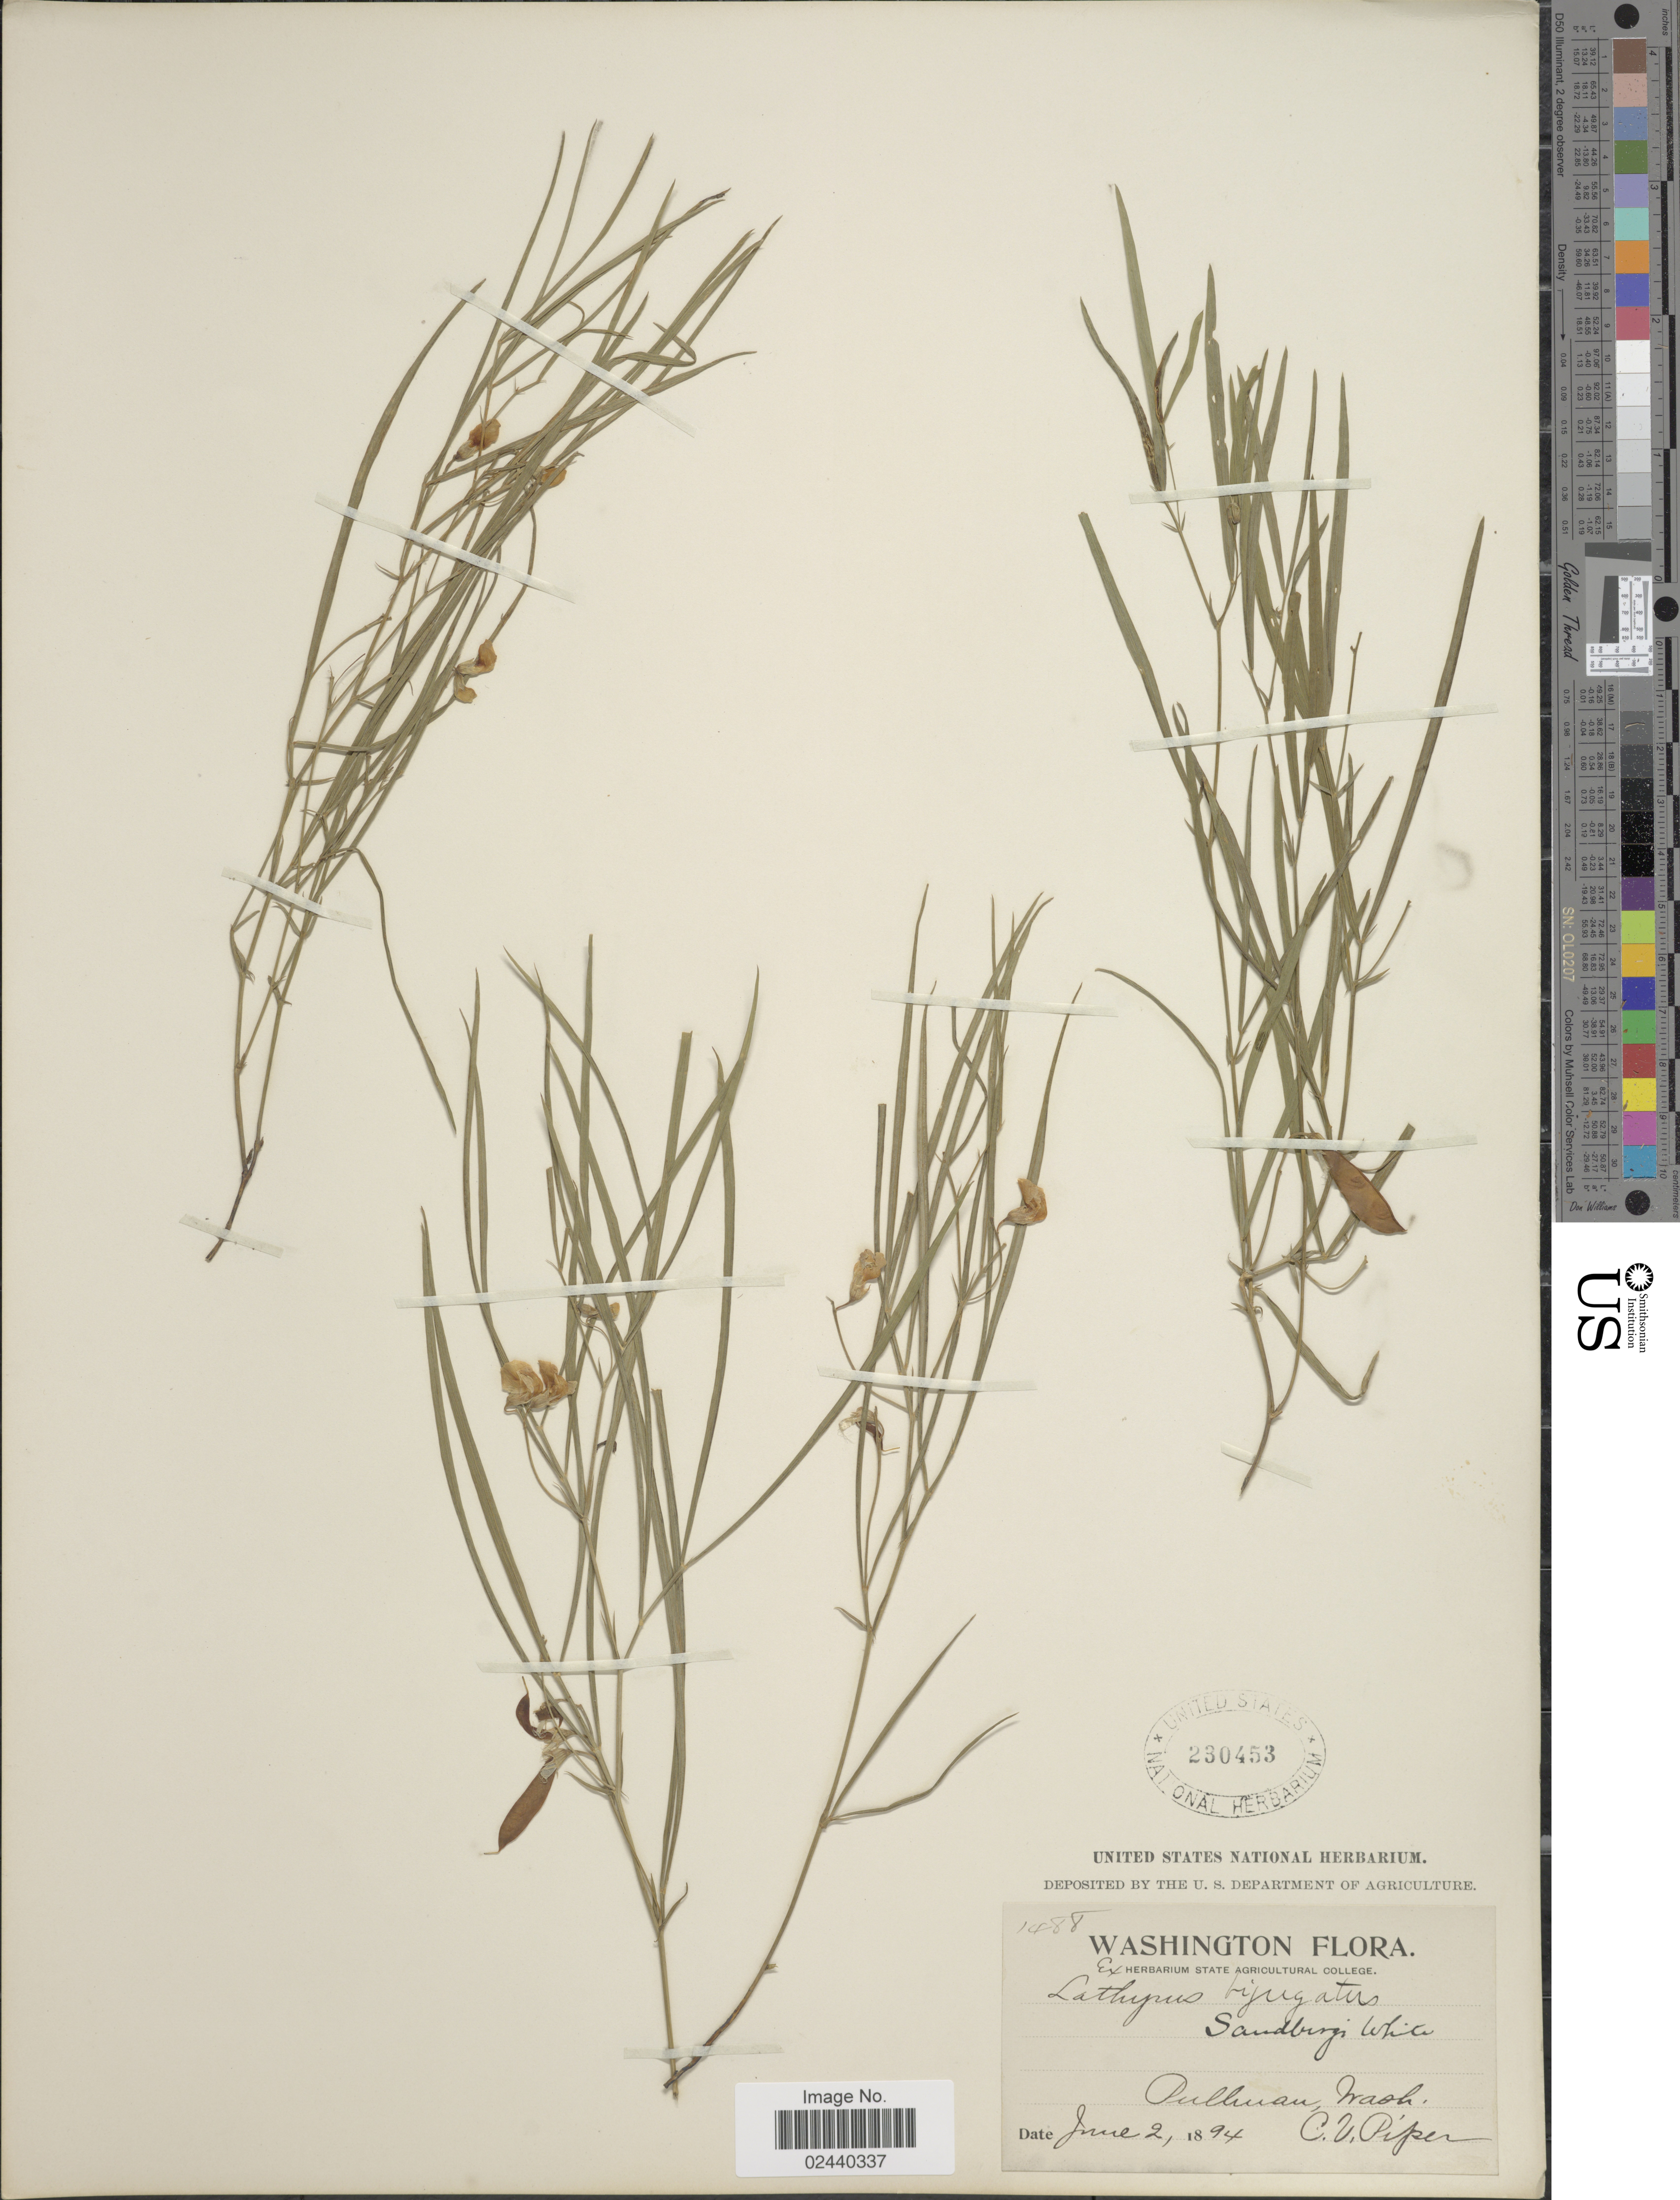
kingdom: Plantae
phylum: Tracheophyta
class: Magnoliopsida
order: Fabales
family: Fabaceae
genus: Lathyrus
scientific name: Lathyrus bijugatus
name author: T.G. White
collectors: C. V. Piper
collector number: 1488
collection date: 1894-06-02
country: United States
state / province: Washington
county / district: Whitman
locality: Pullman.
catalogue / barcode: US 230453